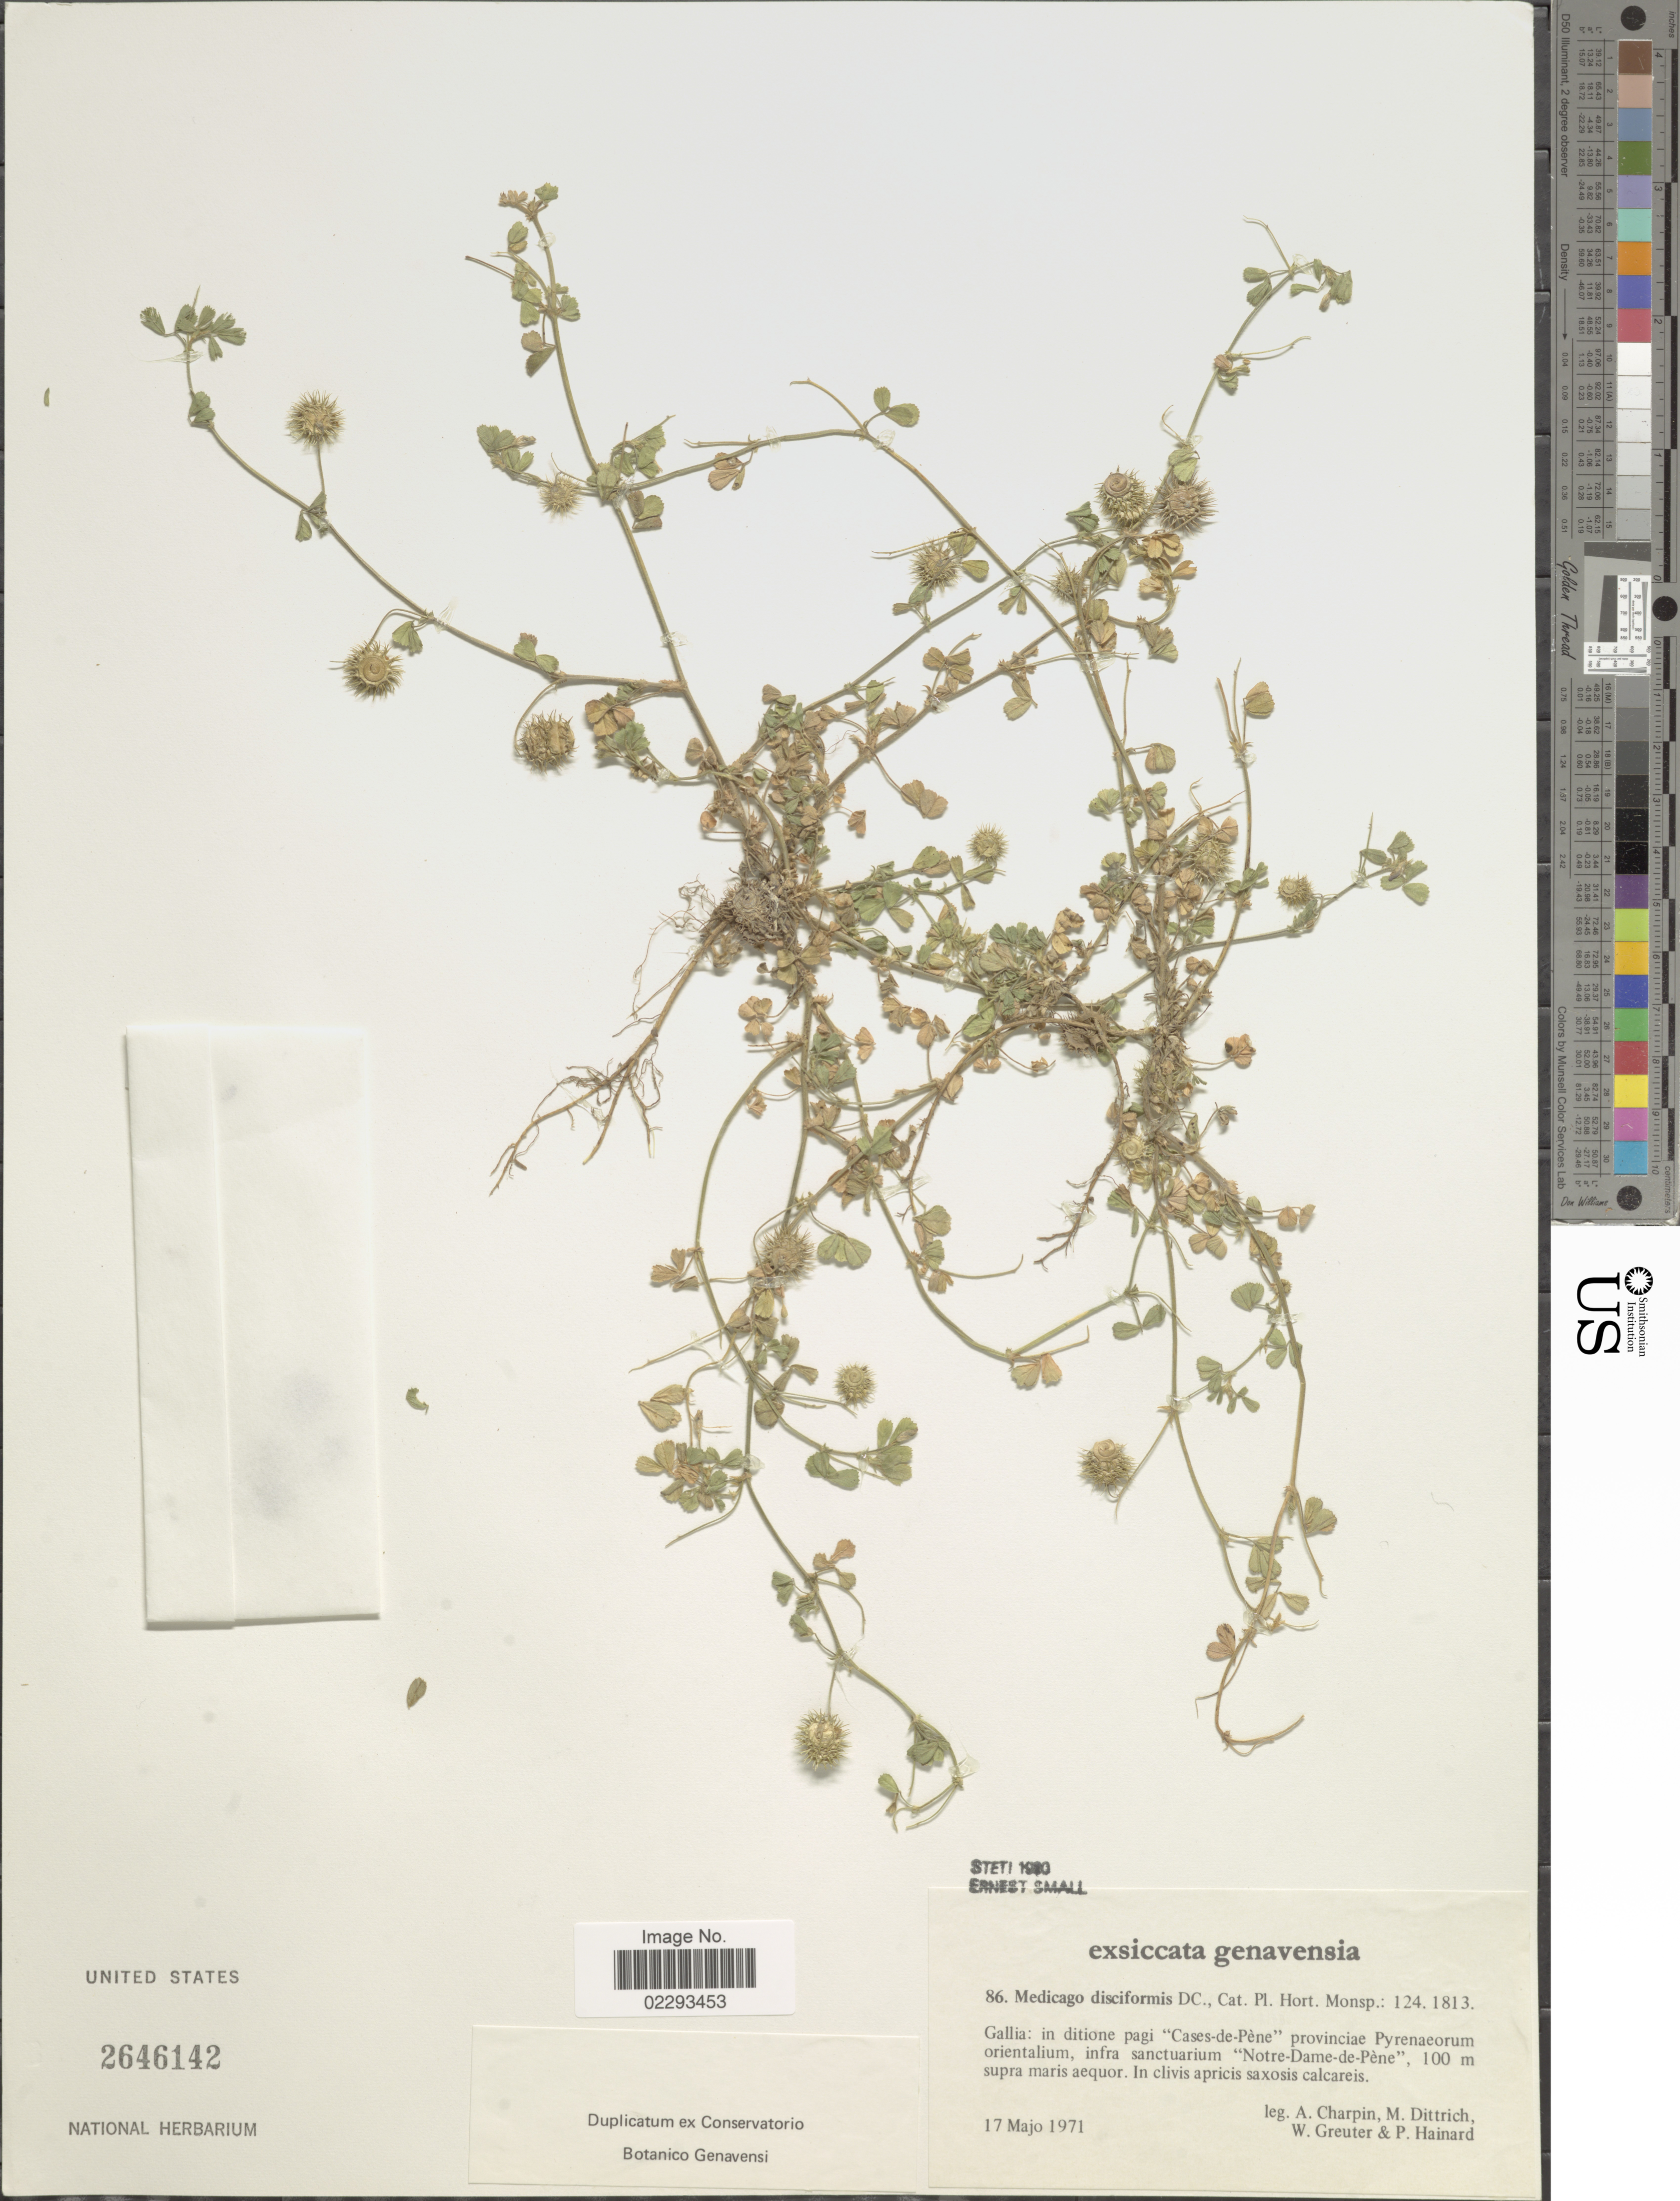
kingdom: Plantae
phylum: Tracheophyta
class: Magnoliopsida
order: Fabales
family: Fabaceae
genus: Medicago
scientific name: Medicago disciformis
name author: DC.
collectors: A. Charpin, M. Dittrich, W. Greuter & P. Hainard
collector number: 86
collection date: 1971-05-17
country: France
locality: Gallia: in ditione pagi "Cases-de-Péne"provinciae Pyrenaerum orientalum, infra sanctuarium "Notre-Dame-de-Péne", supra maris aequor, in clivis apricis saxosis calcareis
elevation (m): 100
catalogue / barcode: US 2646142